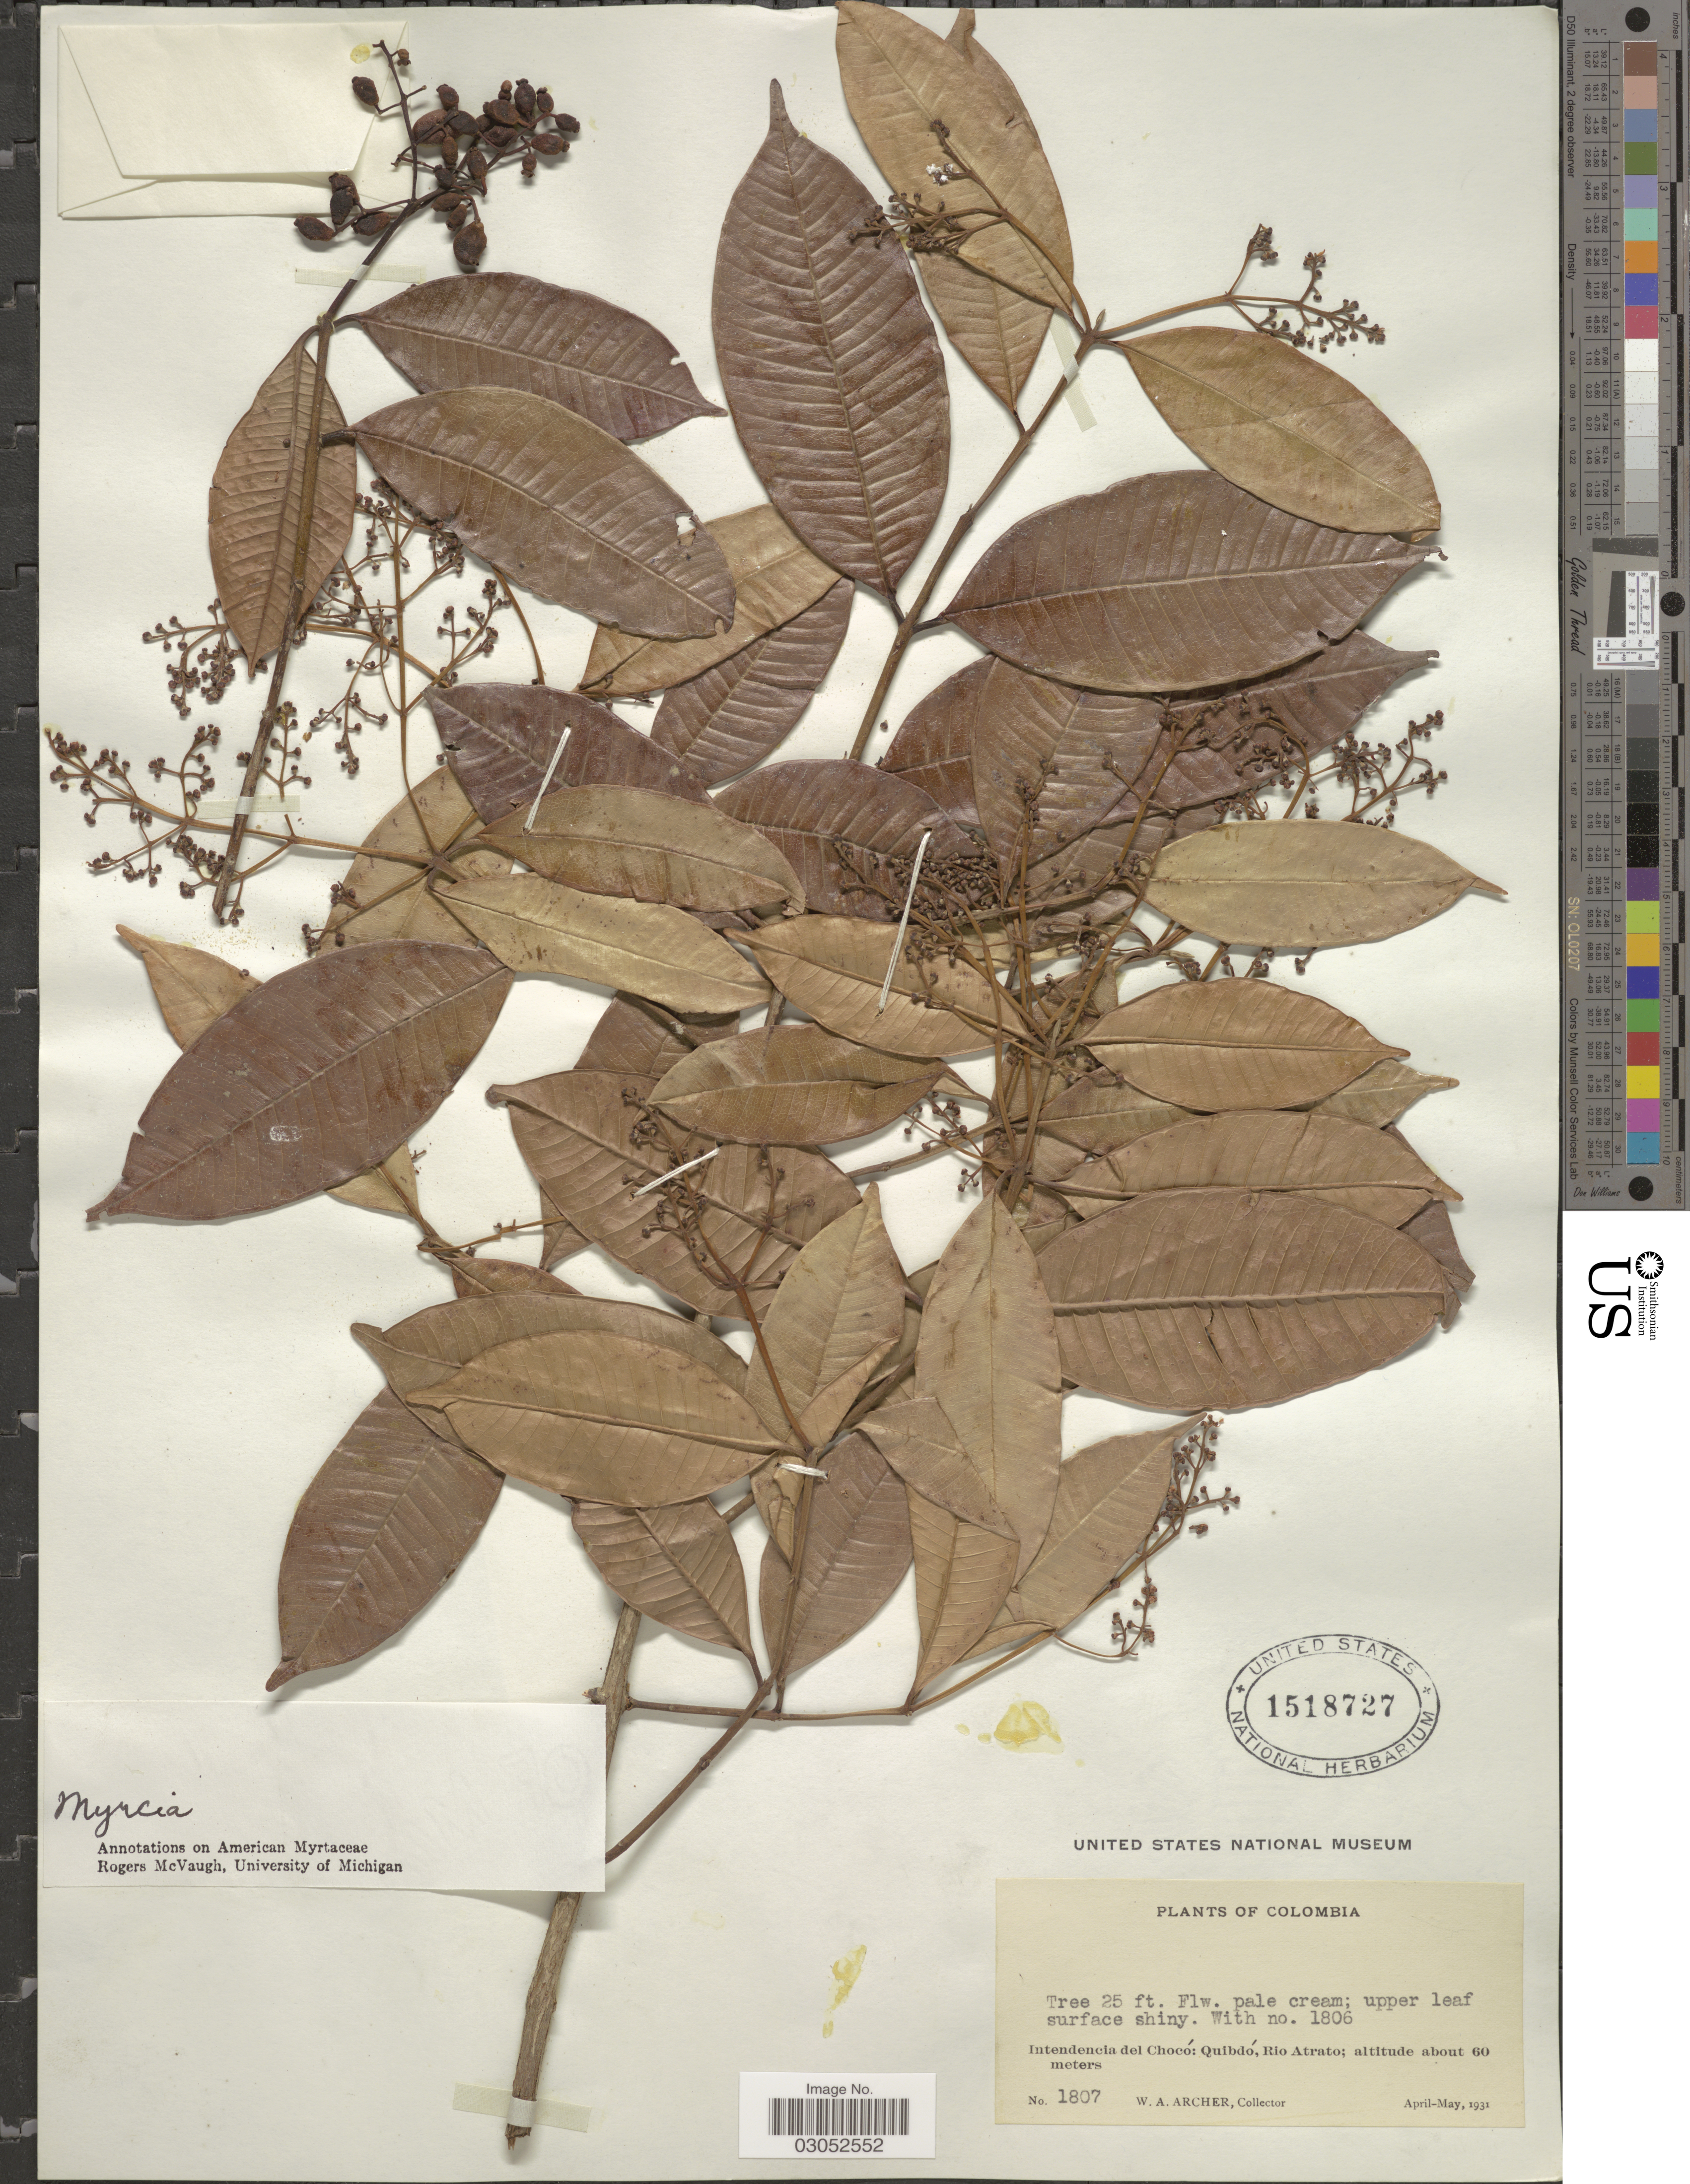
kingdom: Plantae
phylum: Tracheophyta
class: Magnoliopsida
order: Myrtales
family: Myrtaceae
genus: Myrcia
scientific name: Myrcia sp.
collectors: W. Archer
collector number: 1807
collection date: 1931-04/1931-05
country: Colombia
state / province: Chocó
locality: Intendencia del Chocó: Quibdó, Rio Atrato.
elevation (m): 60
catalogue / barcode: US 1518727